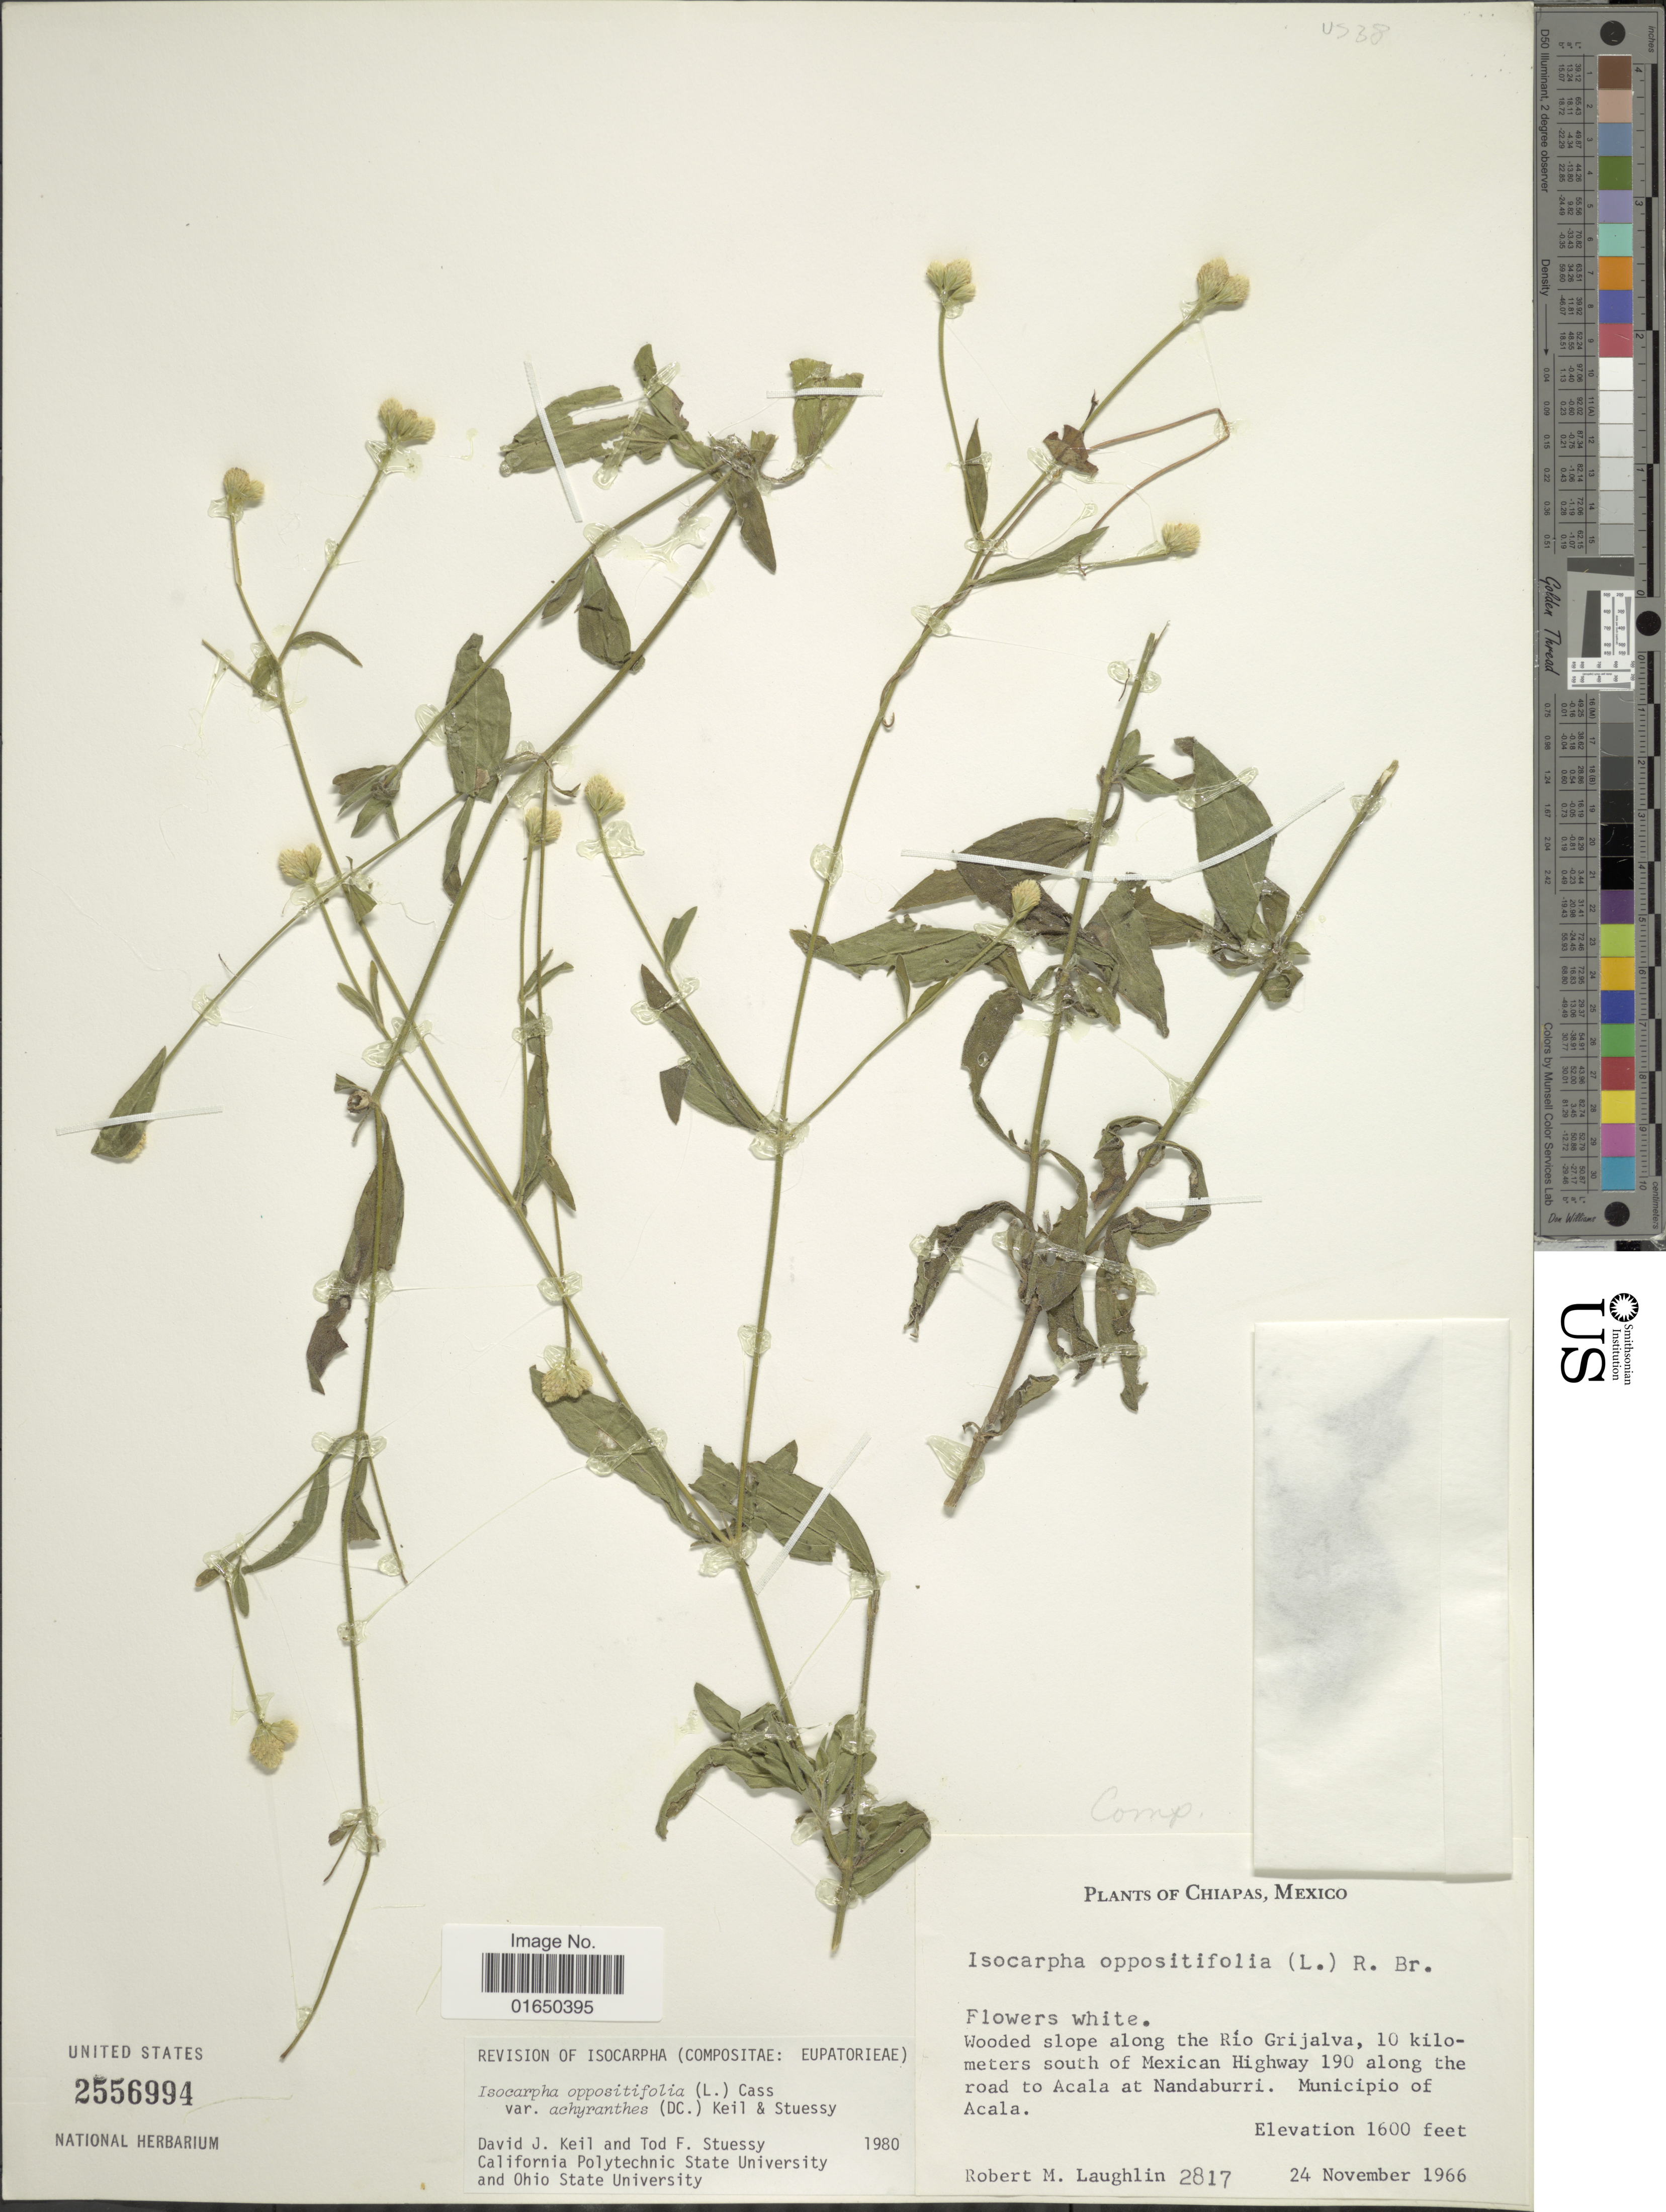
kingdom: Plantae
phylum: Tracheophyta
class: Magnoliopsida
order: Asterales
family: Asteraceae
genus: Isocarpha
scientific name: Isocarpha oppositifolia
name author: (L.) Cass.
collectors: R. M. Laughlin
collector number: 2817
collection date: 1966-11-24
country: Mexico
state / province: Chiapas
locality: Wooded slope along the Rio Grijalva, 10 kilometers south of Mexican Highway 190 along the road to Acala at Nandaburri, Municipio of Acala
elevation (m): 488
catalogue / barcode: US 2556994